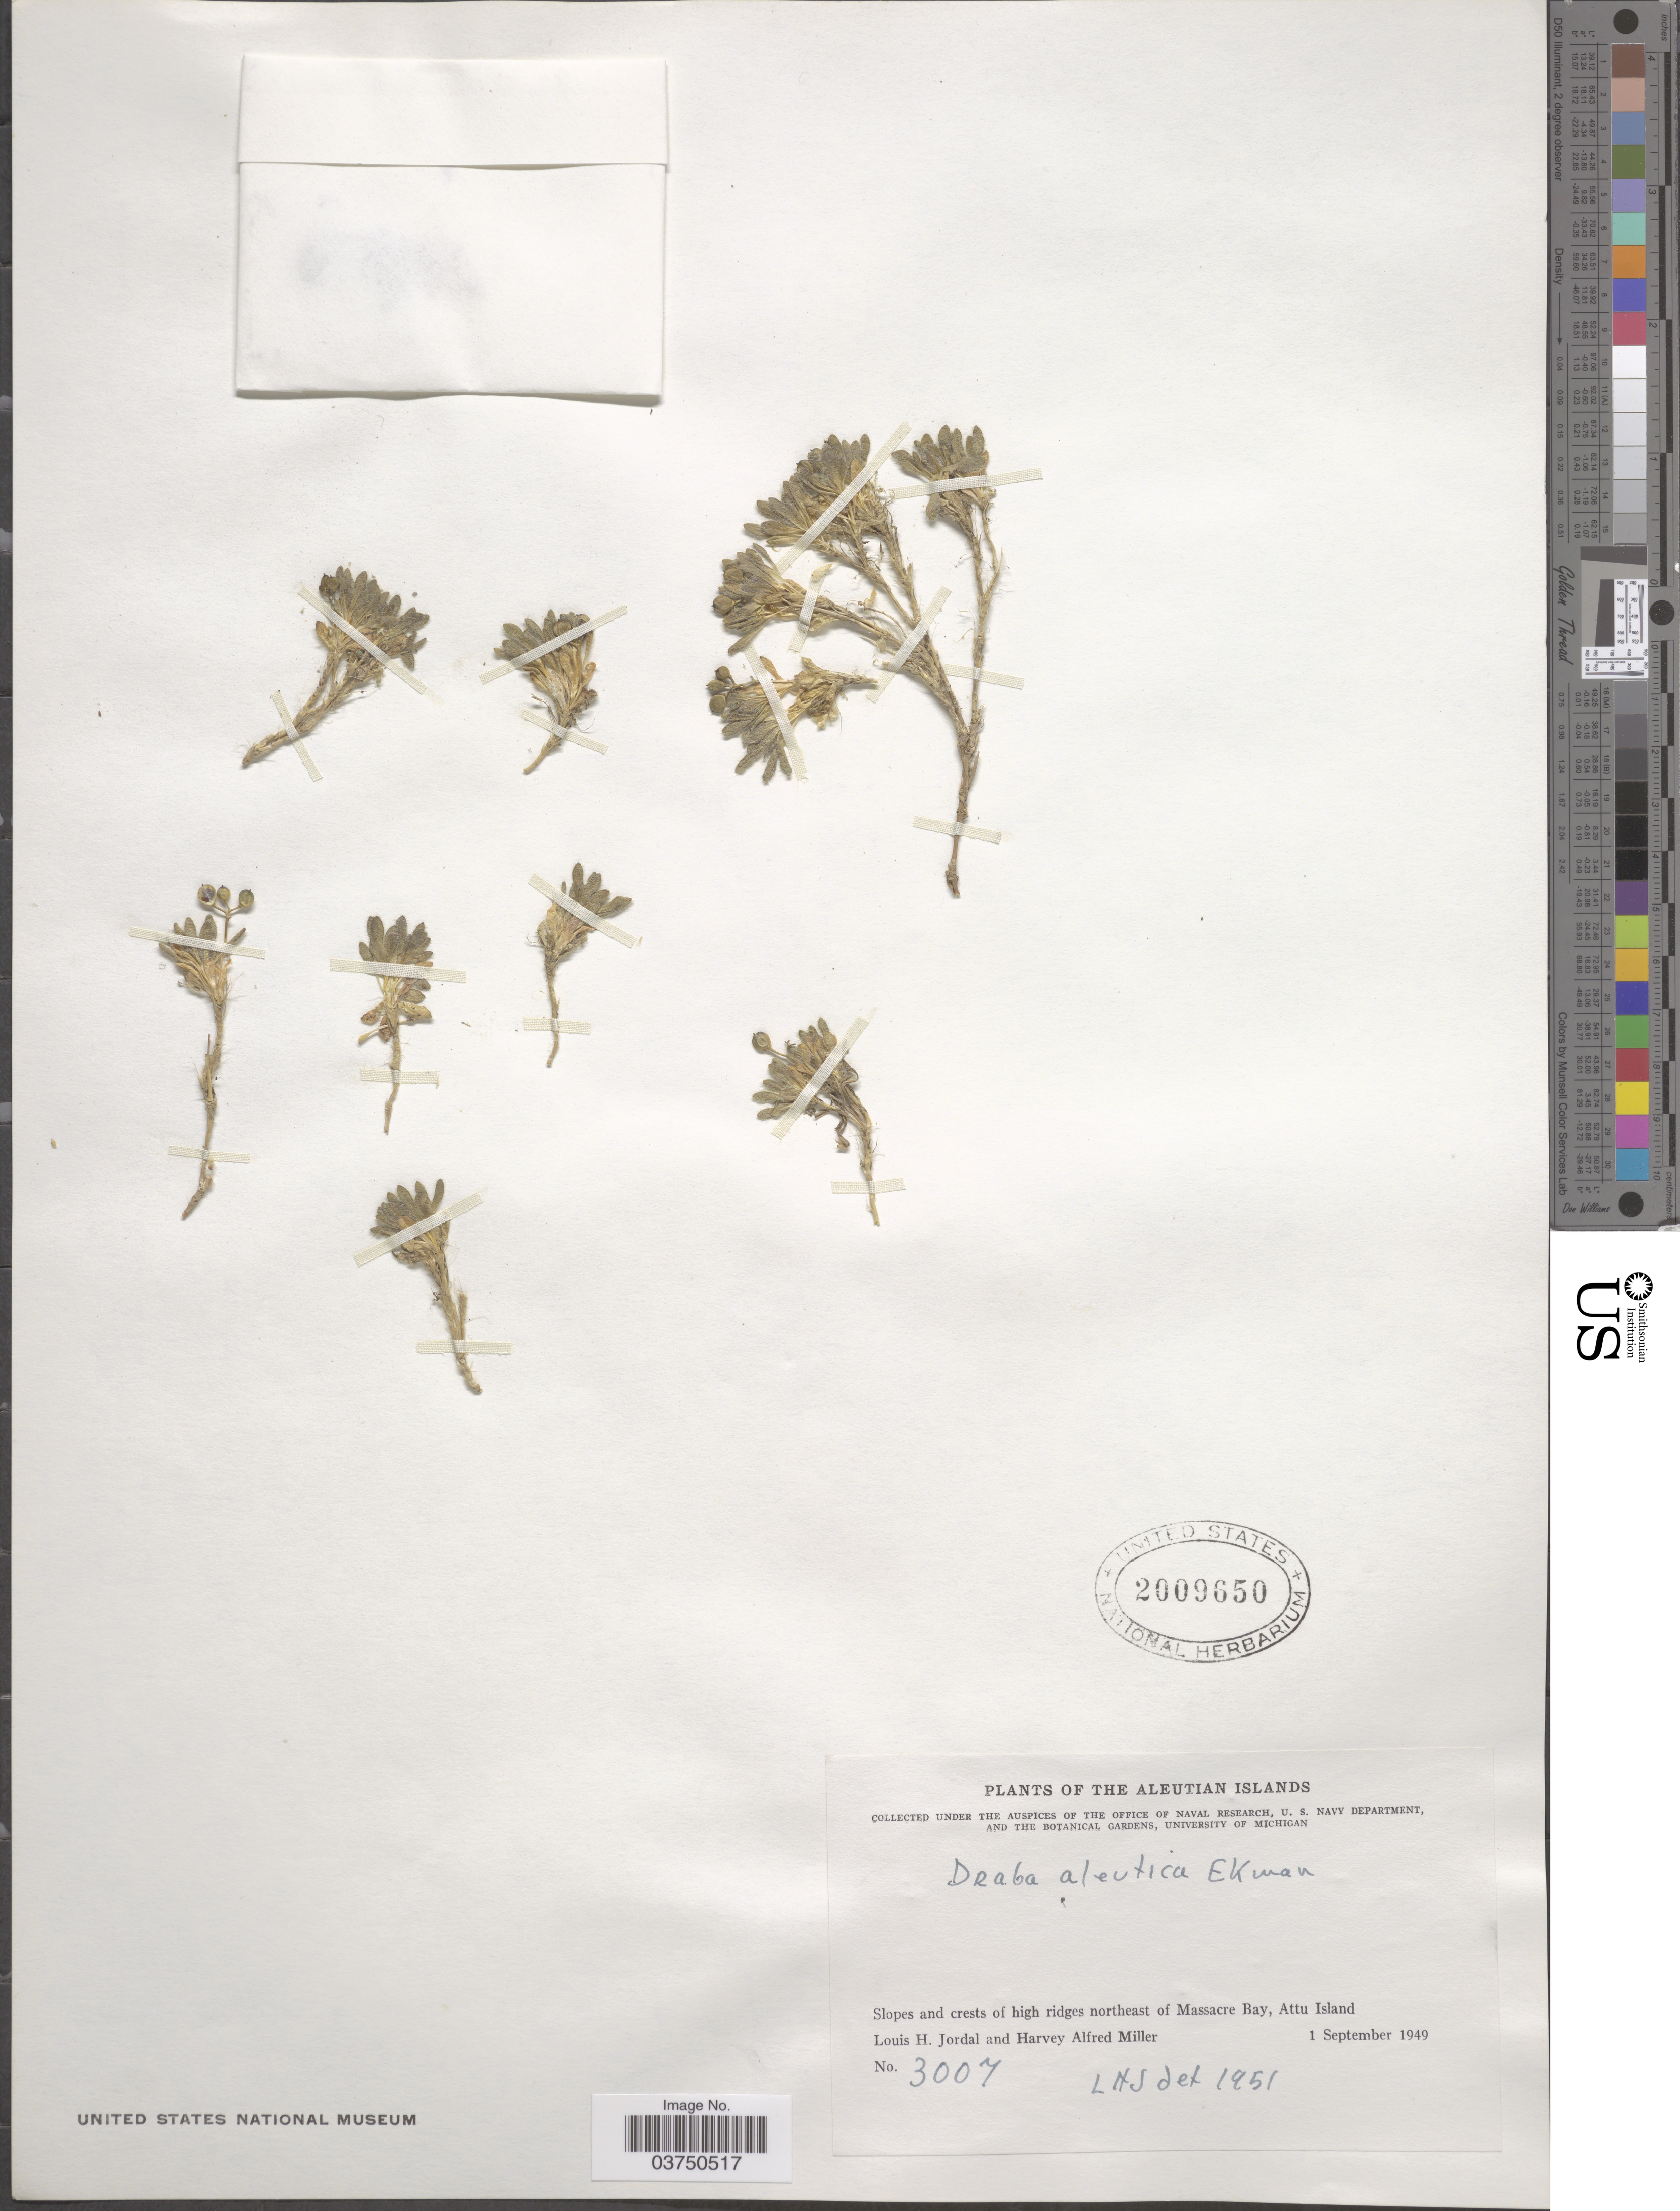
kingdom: Plantae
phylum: Tracheophyta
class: Magnoliopsida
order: Brassicales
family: Brassicaceae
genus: Draba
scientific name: Draba aleutica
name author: Ekman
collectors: L. Jordal & H. A. Miller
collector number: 3007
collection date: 1949-09-01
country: United States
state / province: Alaska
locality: The Aleutian Islands. Slopes and crests of high ridges northeast of Massacre Bay, Attu Island.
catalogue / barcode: US 2009650